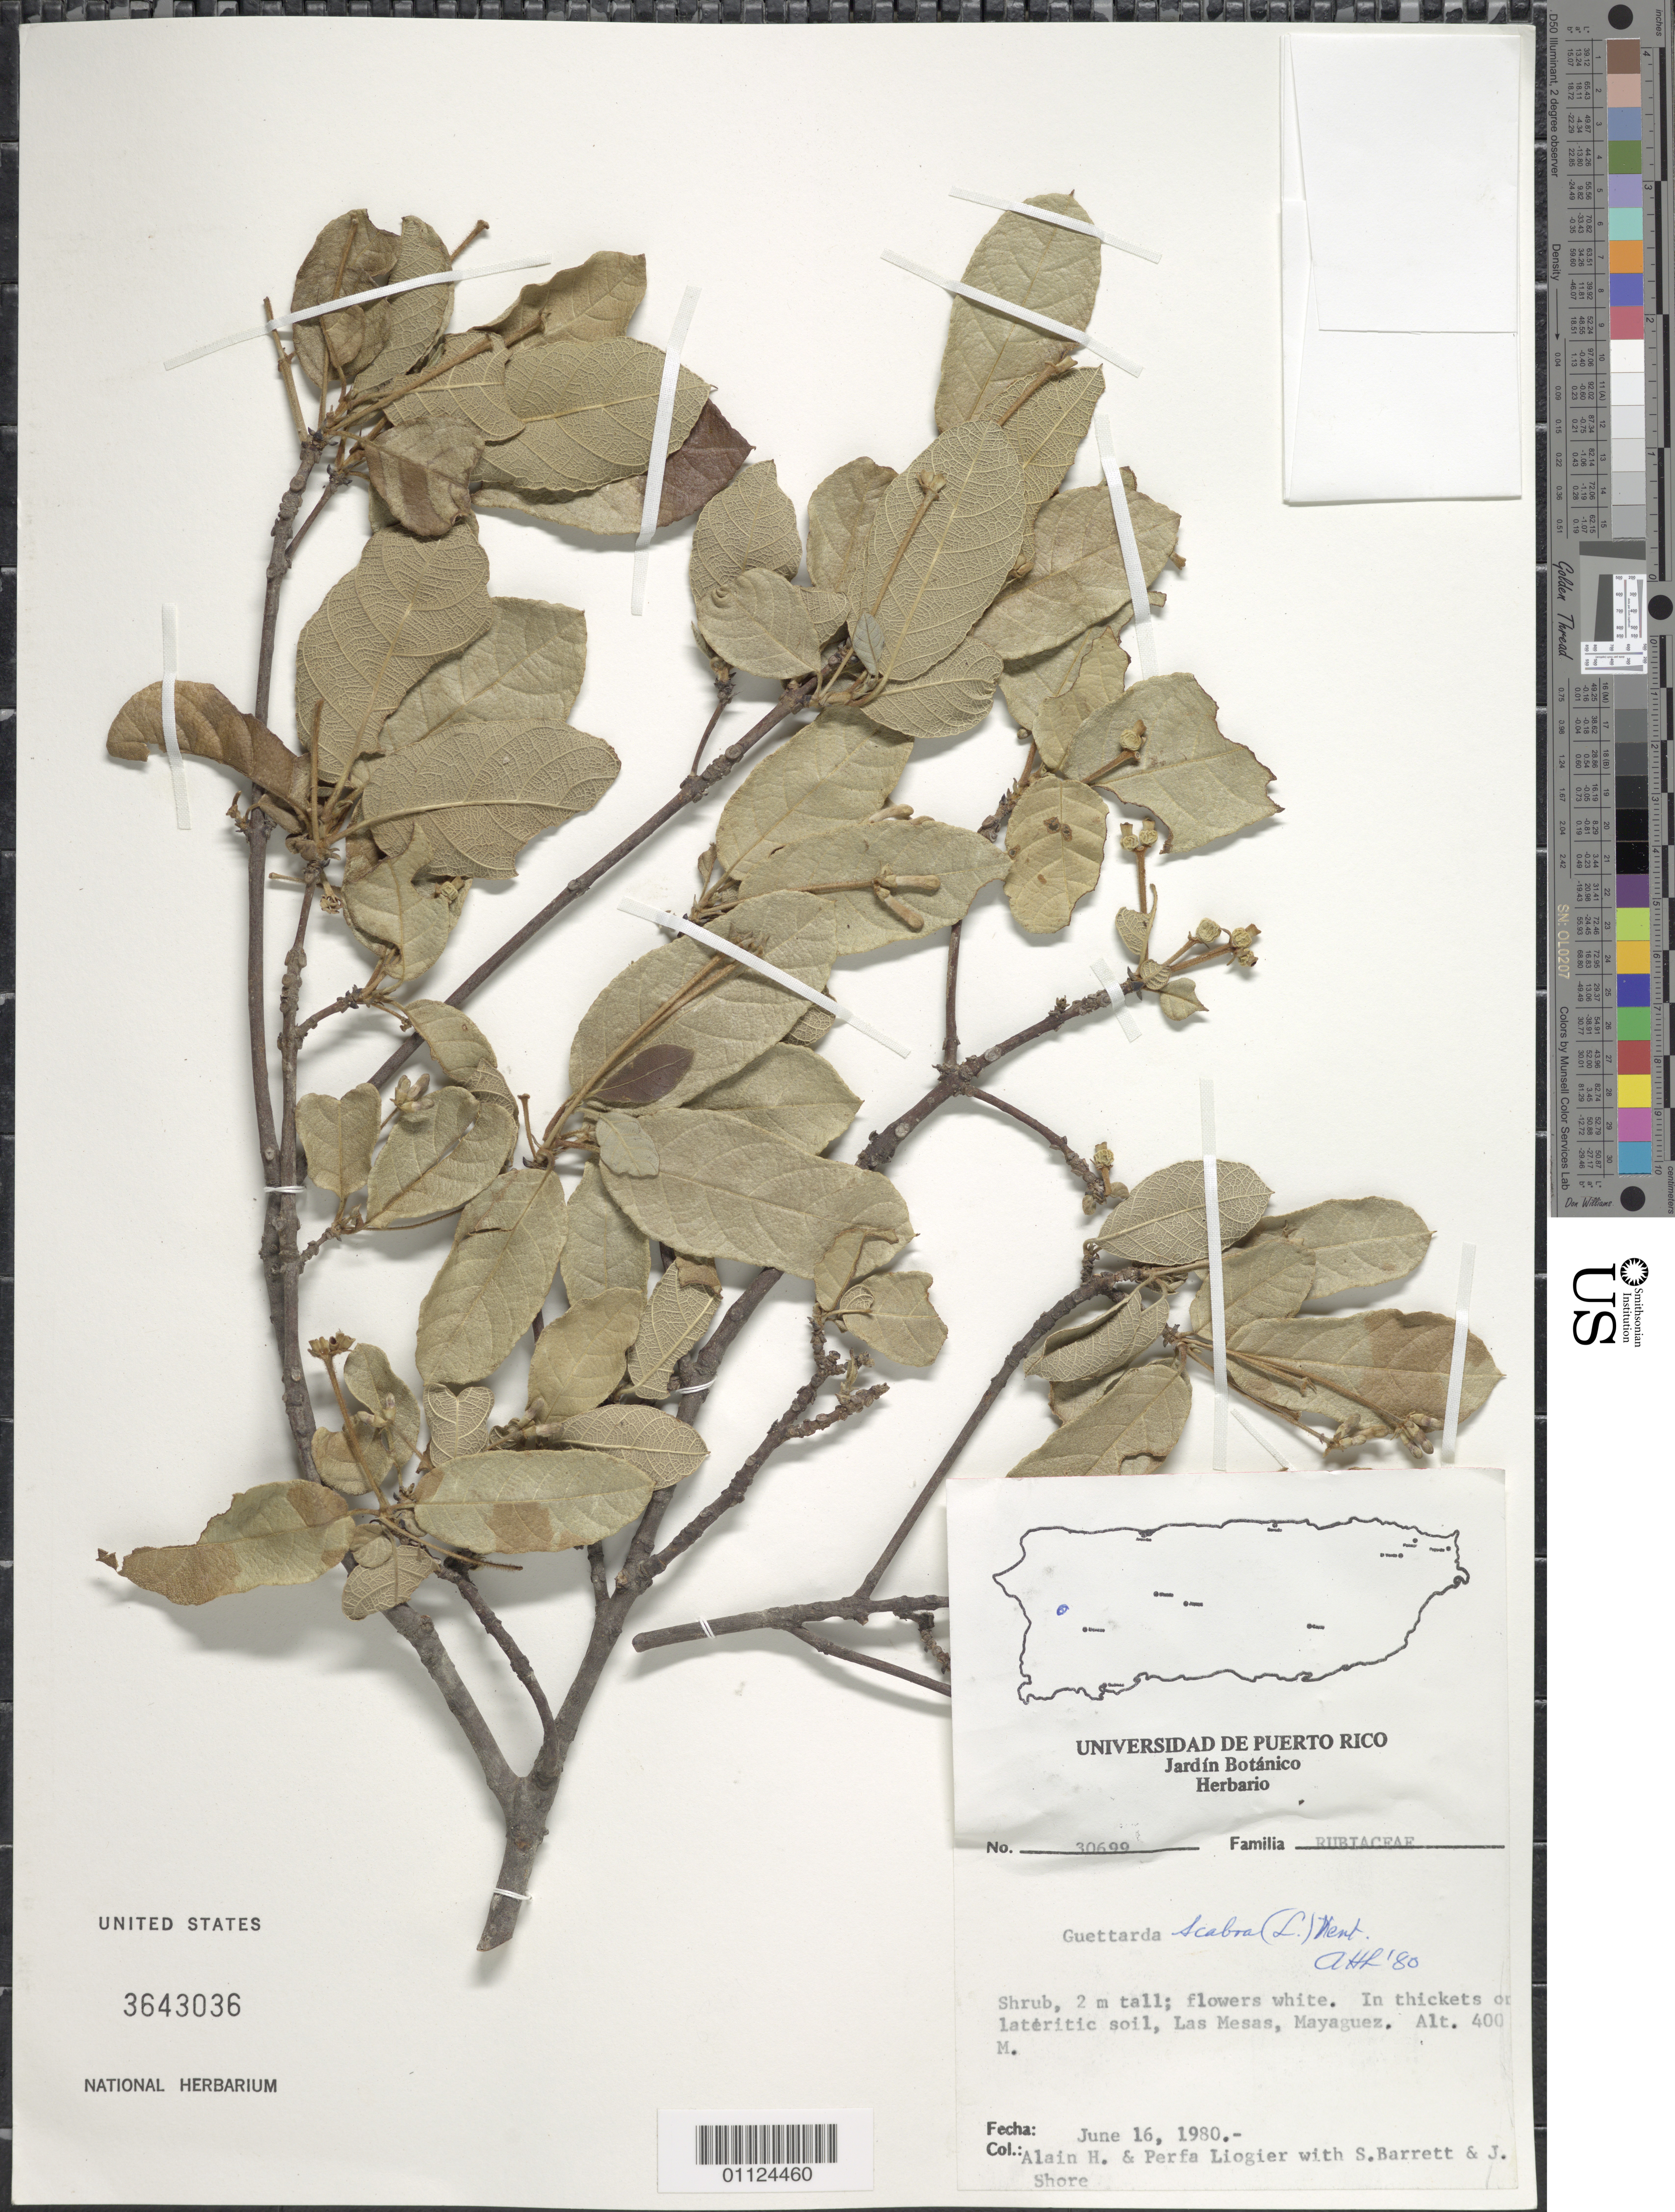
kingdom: Plantae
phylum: Tracheophyta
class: Magnoliopsida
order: Gentianales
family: Rubiaceae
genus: Guettarda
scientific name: Guettarda scabra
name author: (L.) Vent.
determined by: Liogier, Alain H.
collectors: A. H. Liogier, M. P. Liogier, S. Barrett & J. Shore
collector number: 30699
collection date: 1980-06-16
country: Puerto Rico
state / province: Mayagüez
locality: Las Mesas.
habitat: In thickets on lateritic soil.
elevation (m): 400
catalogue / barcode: US 3643036